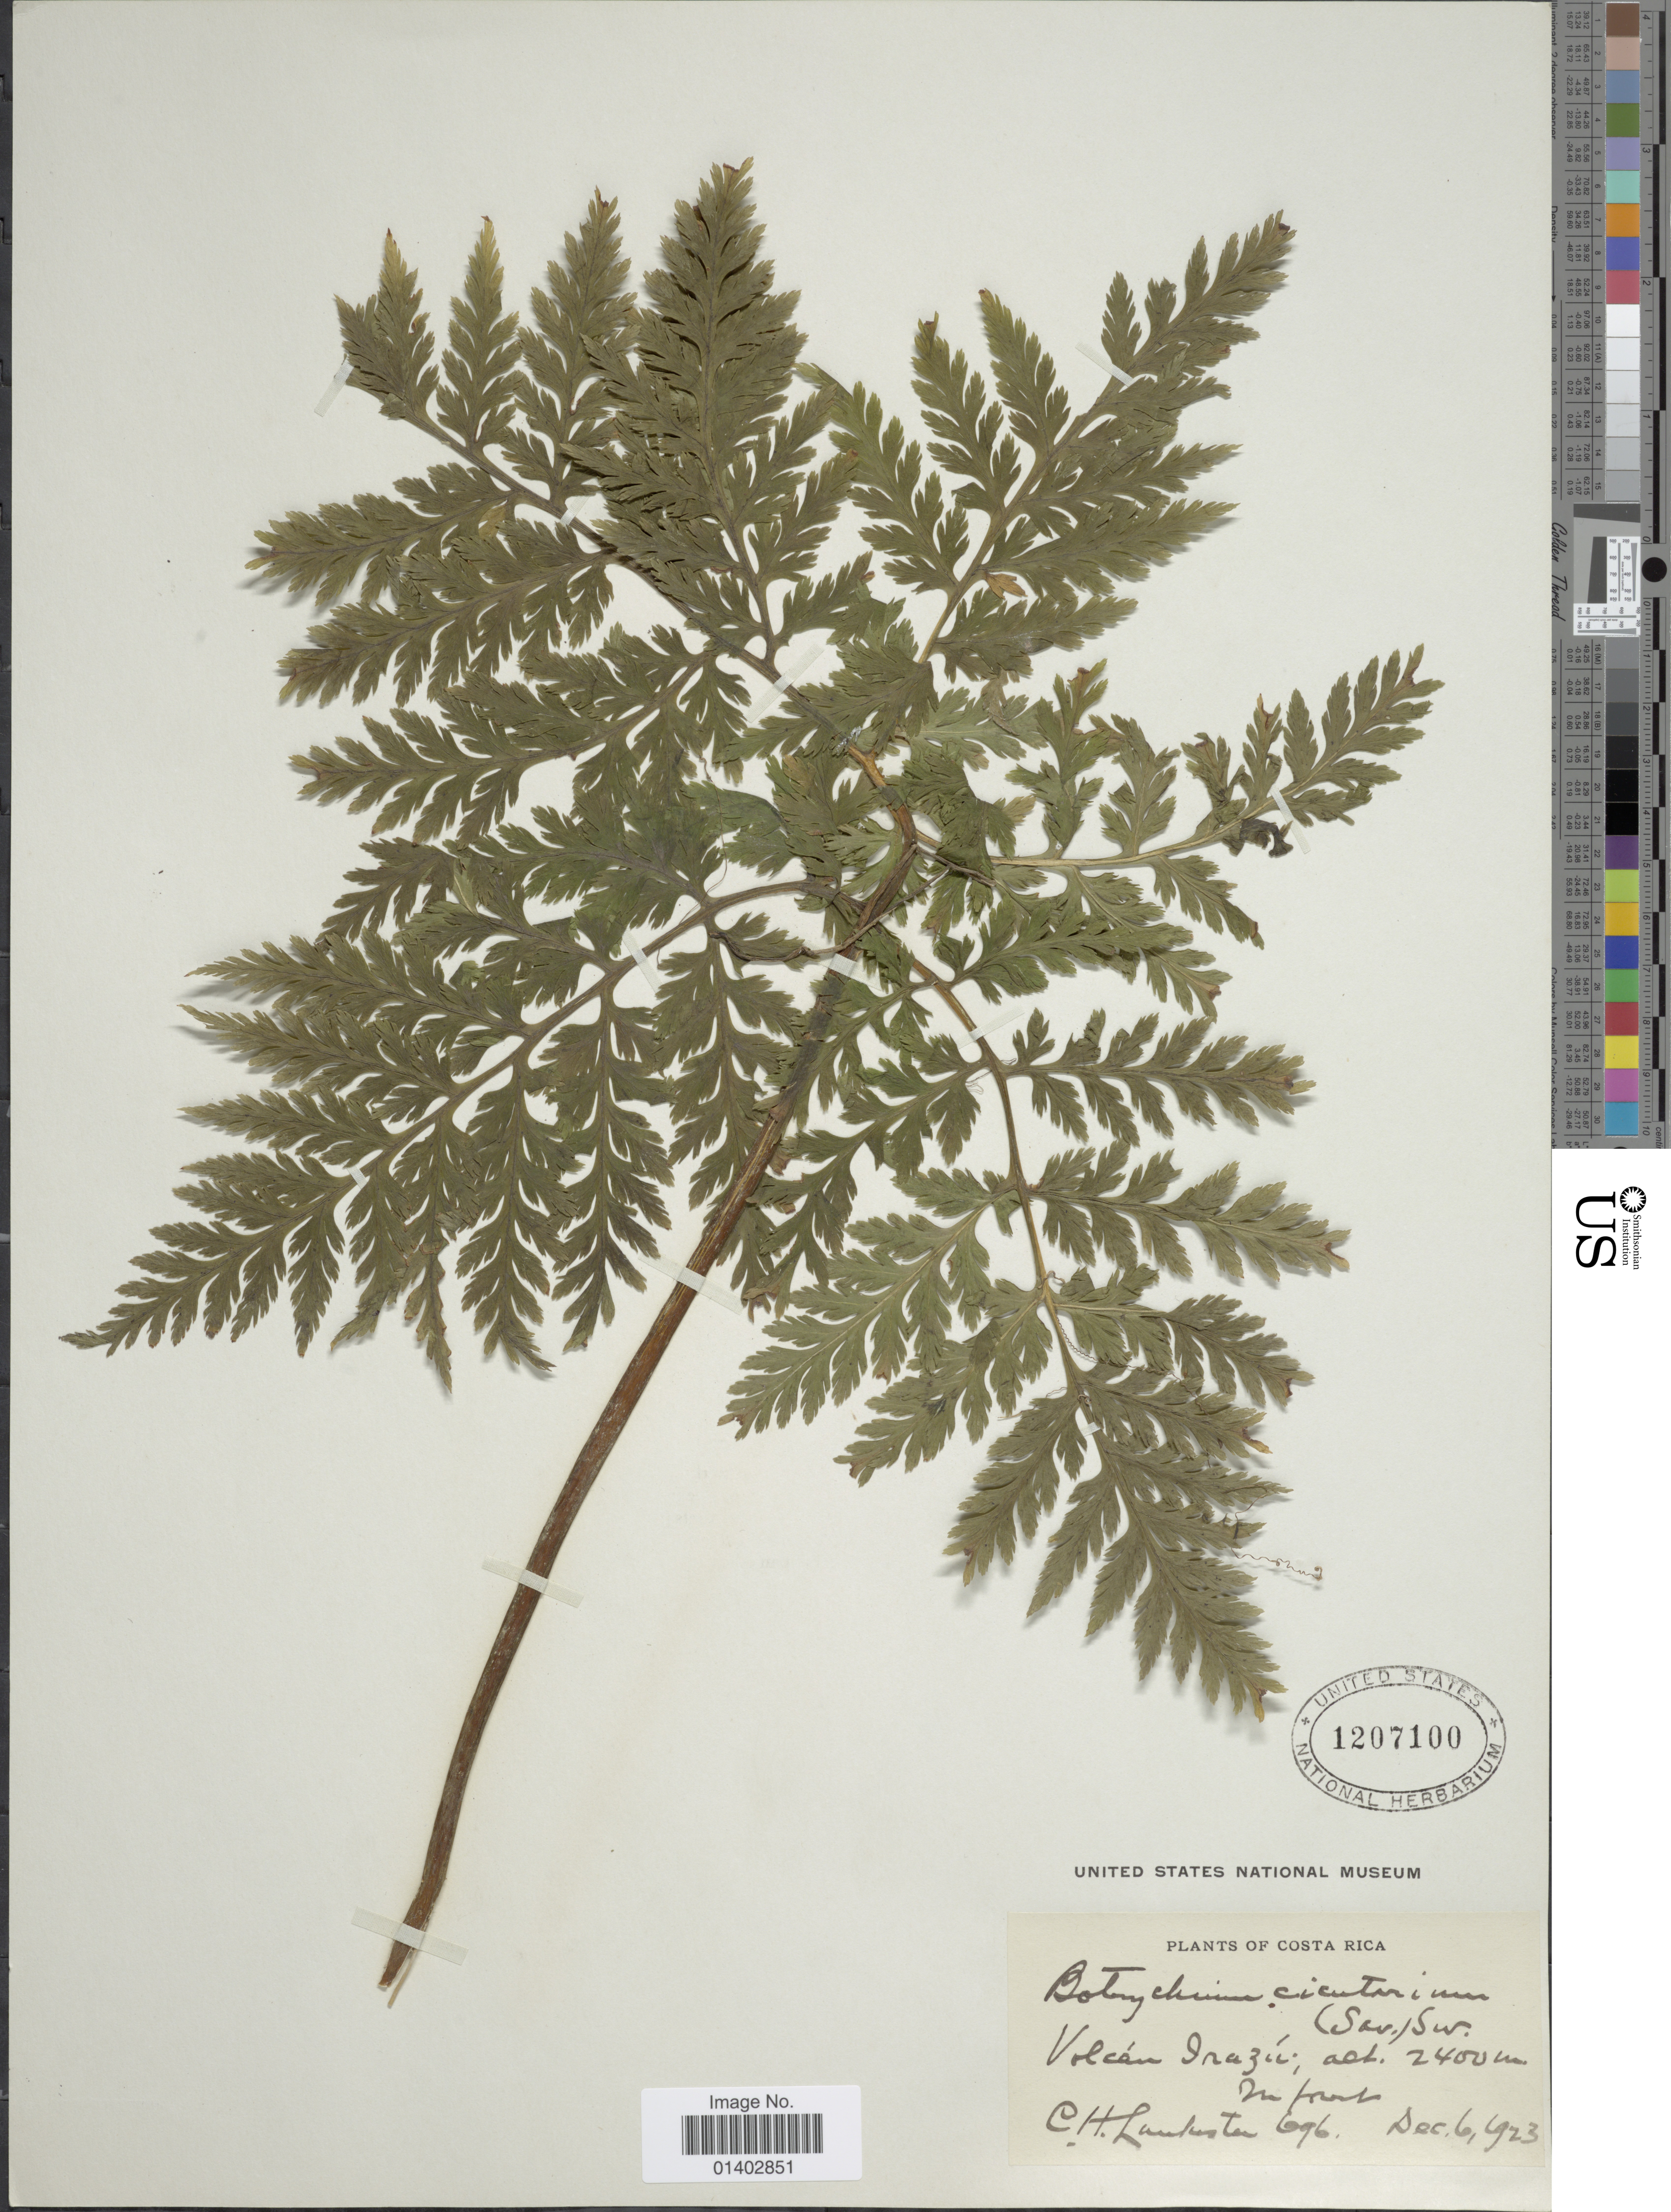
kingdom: Plantae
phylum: Tracheophyta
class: Polypodiopsida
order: Ophioglossales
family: Ophioglossaceae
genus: Botrychium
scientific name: Botrychium virginianum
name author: (L.) Sw.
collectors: C. H. Lankester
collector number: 696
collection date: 1923-12-06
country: Costa Rica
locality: Volcán Irazú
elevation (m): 2400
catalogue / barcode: US 1207100